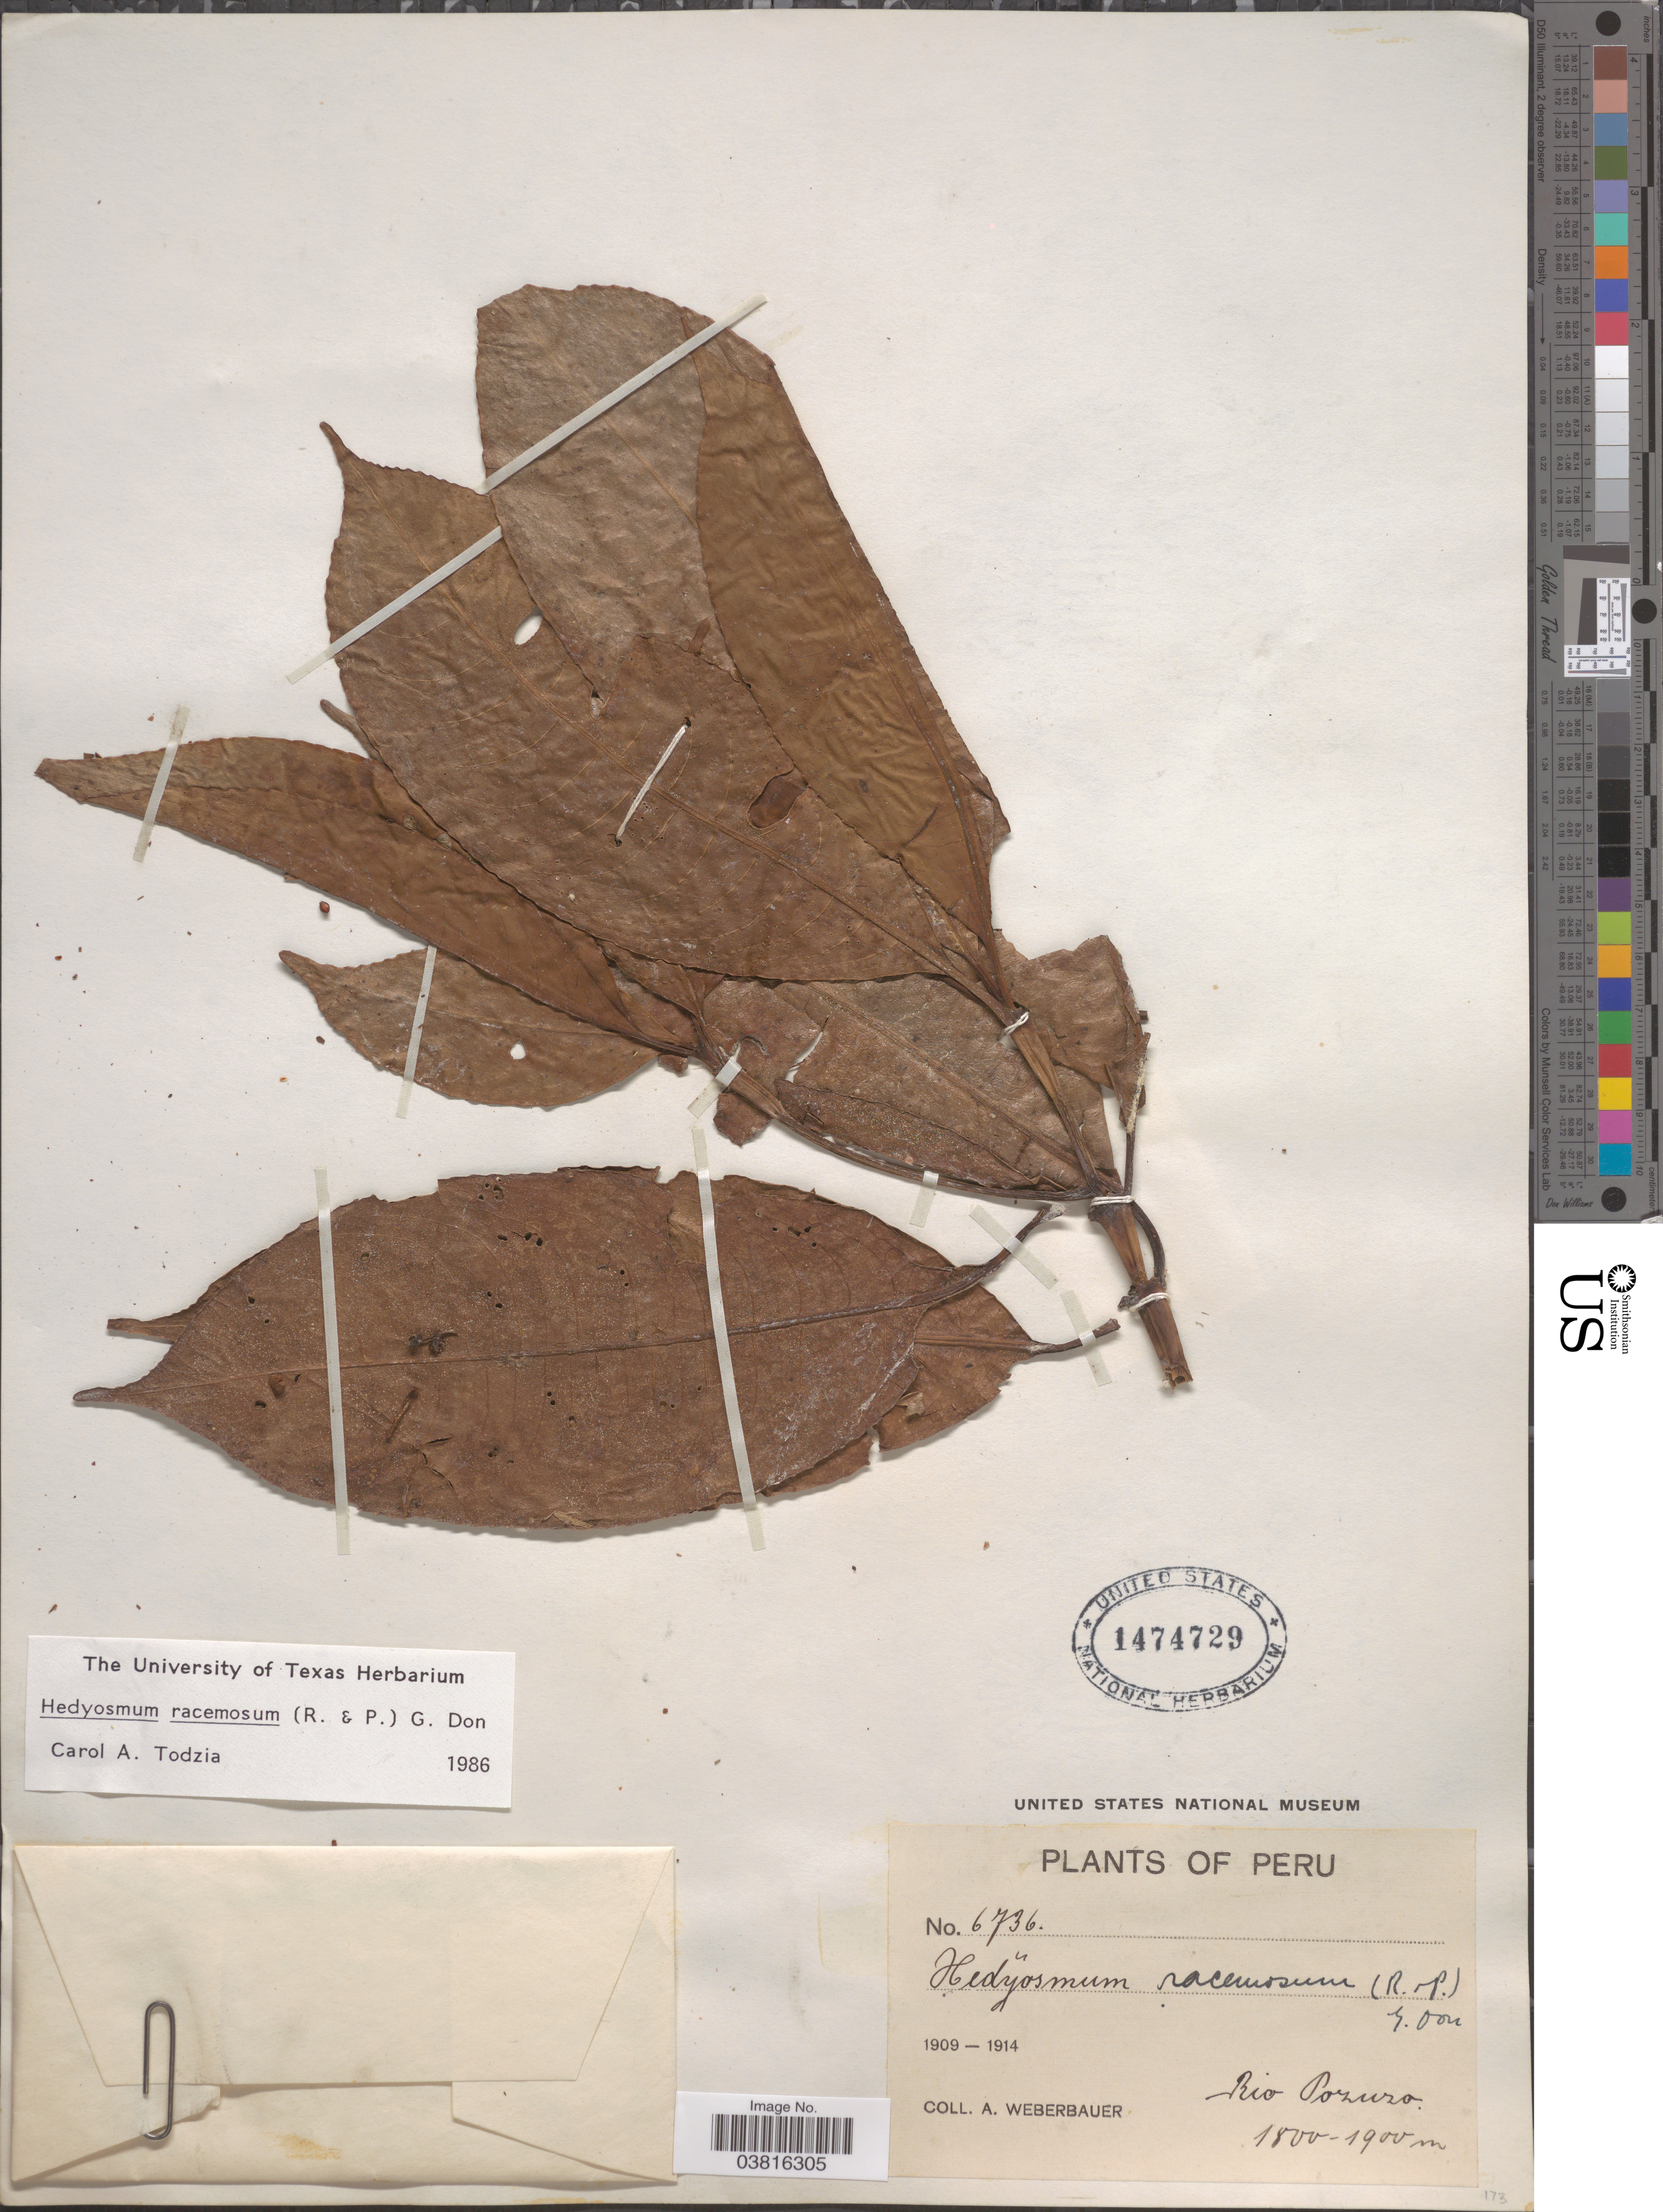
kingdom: Plantae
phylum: Tracheophyta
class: Magnoliopsida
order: Chloranthales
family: Chloranthaceae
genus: Hedyosmum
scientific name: Hedyosmum racemosum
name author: (Ruiz & Pav.) G. Don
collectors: A. Weberbauer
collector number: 6736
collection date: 1909/1914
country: Peru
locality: Rio Pozuzo.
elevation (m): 1800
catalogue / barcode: US 1474729